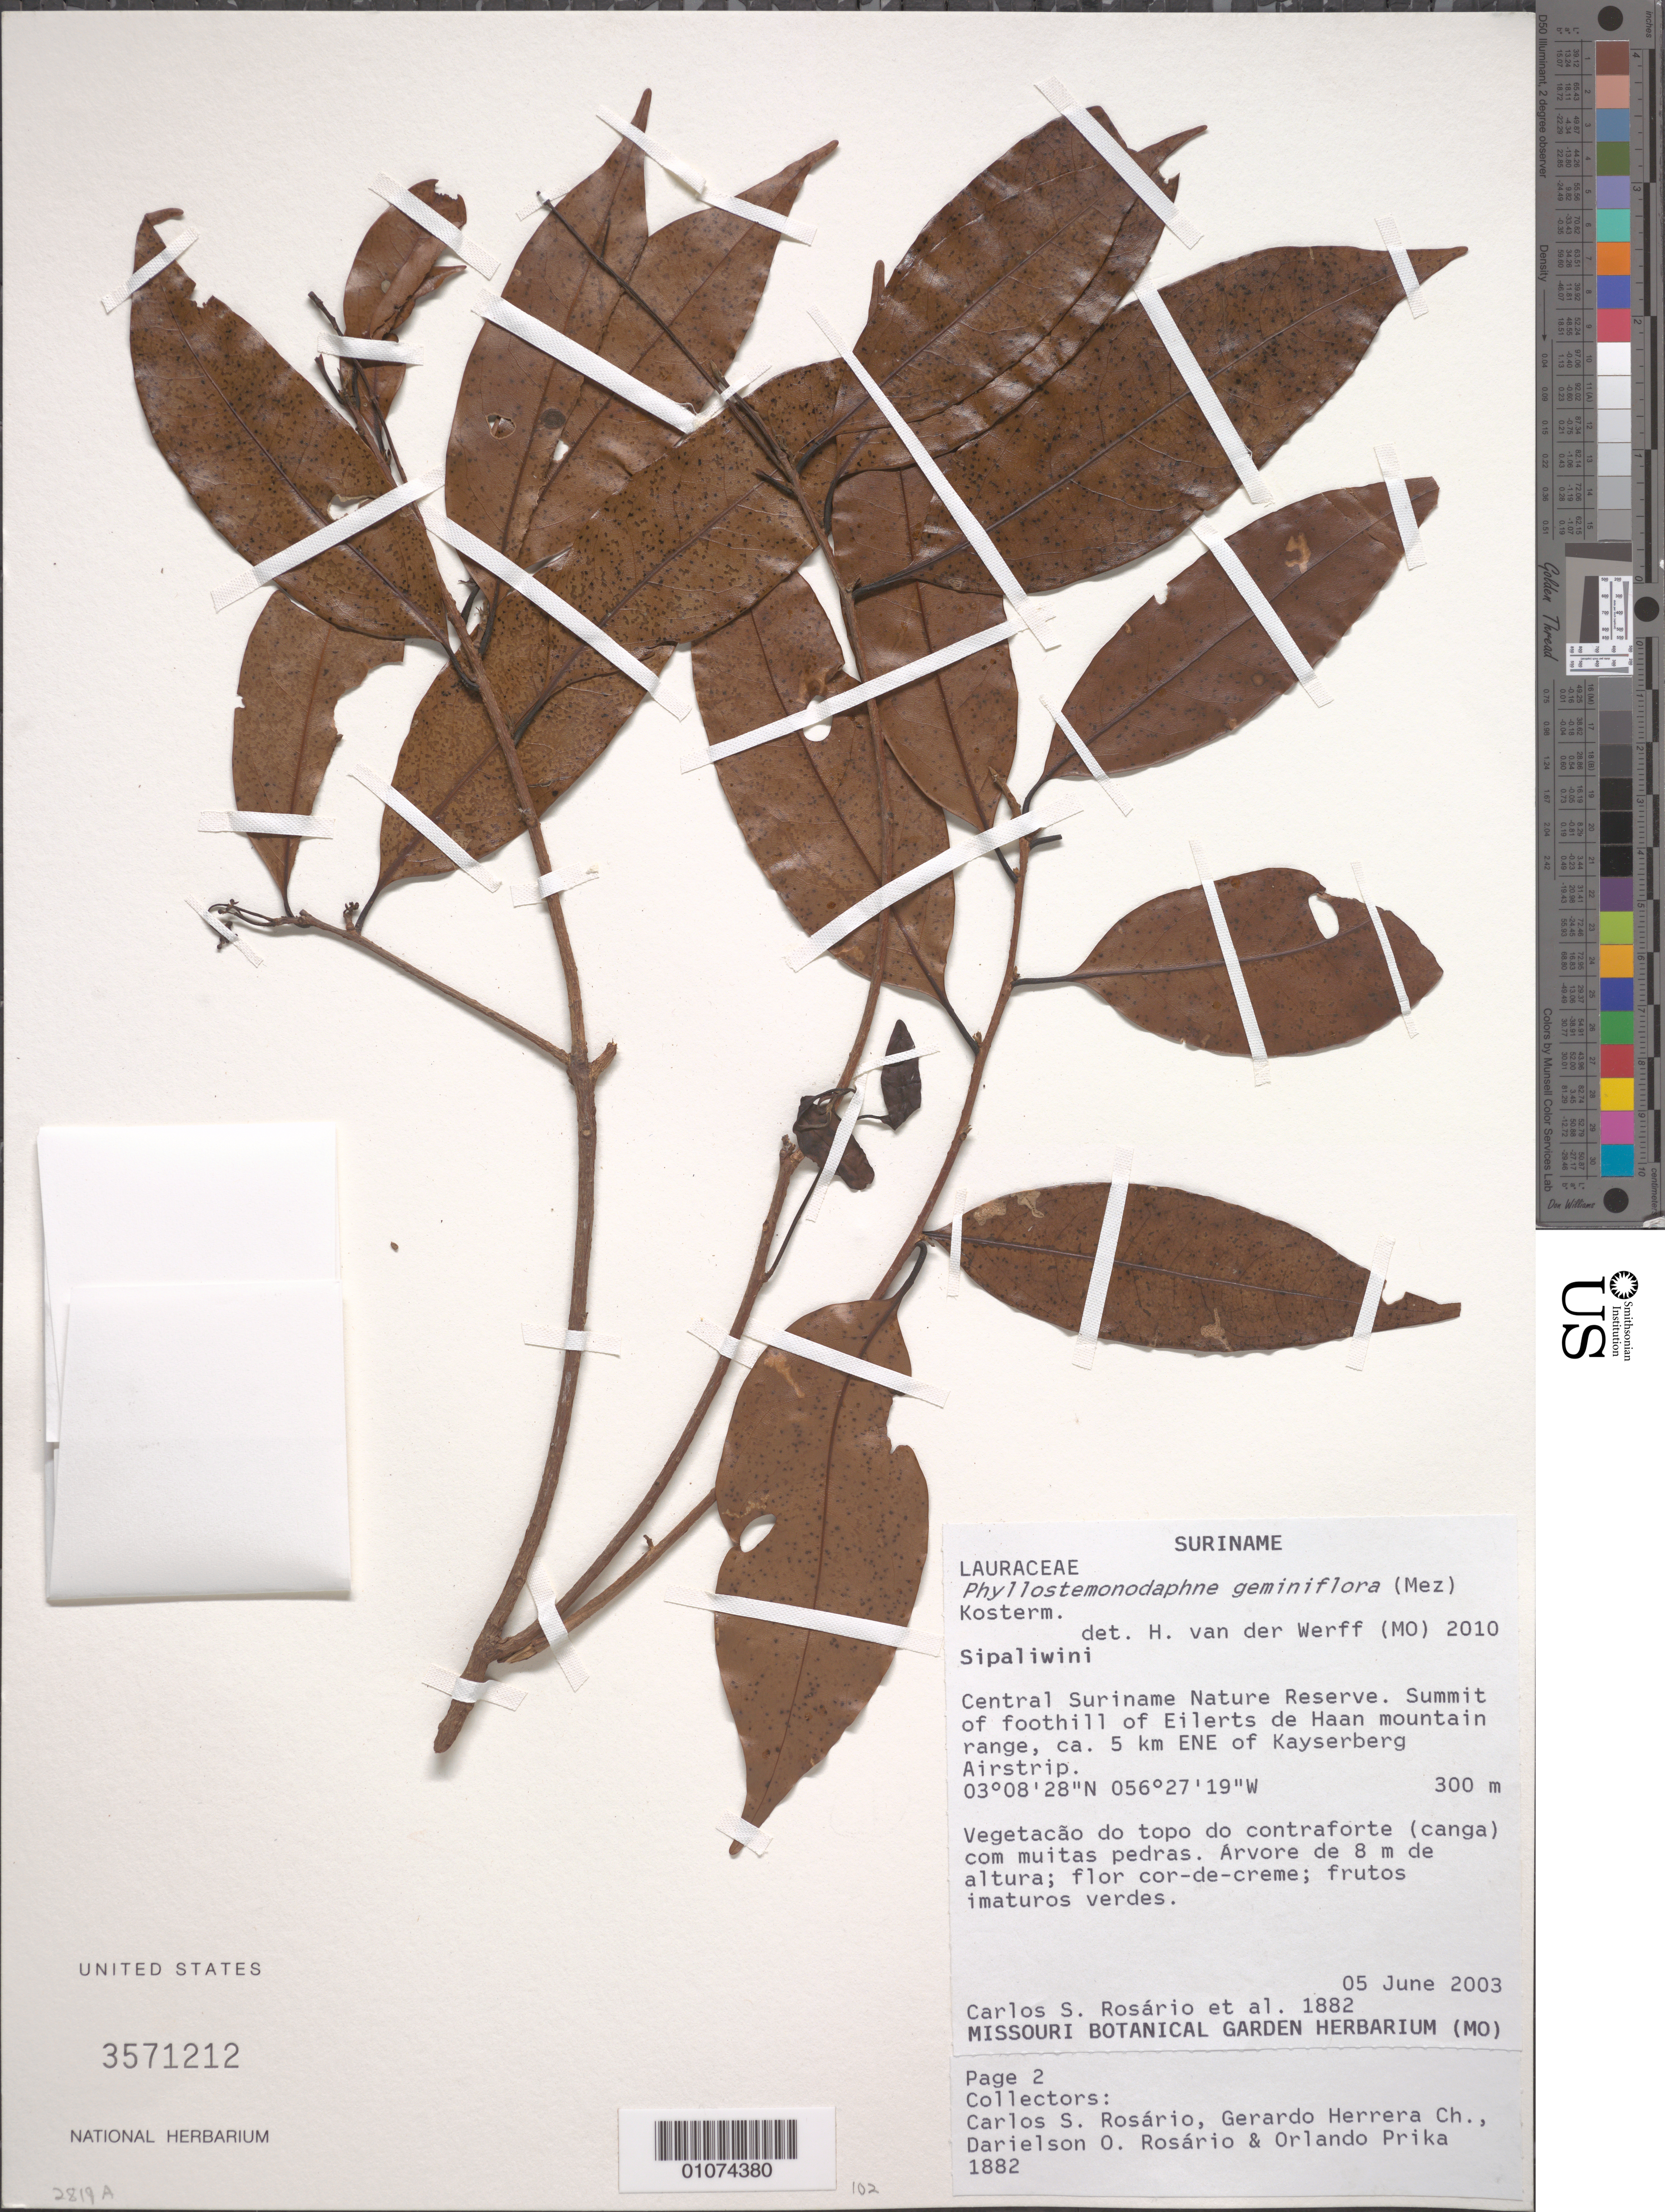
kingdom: Plantae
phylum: Tracheophyta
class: Magnoliopsida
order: Laurales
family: Lauraceae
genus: Phyllostemonodaphne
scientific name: Phyllostemonodaphne geminiflora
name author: (Hieron.) Kosterm.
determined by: van der Werff, H., (MO), Missouri Botanical Garden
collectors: C. S. Rosário, D. Rosario, O. Prika & G. Herrera Ch.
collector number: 1882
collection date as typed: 5-Jun-03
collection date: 2003-06-05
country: Suriname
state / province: Sipaliwini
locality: Central Suriname Nature Reserve. Summit of foothill of Eilerts de Haan mountain range, ca. 5 km ENE of Kayserberg Airstrip.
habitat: Vegetacao do topo do contraforte (canga) com muitas pedras.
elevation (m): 300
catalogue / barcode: US 3571212